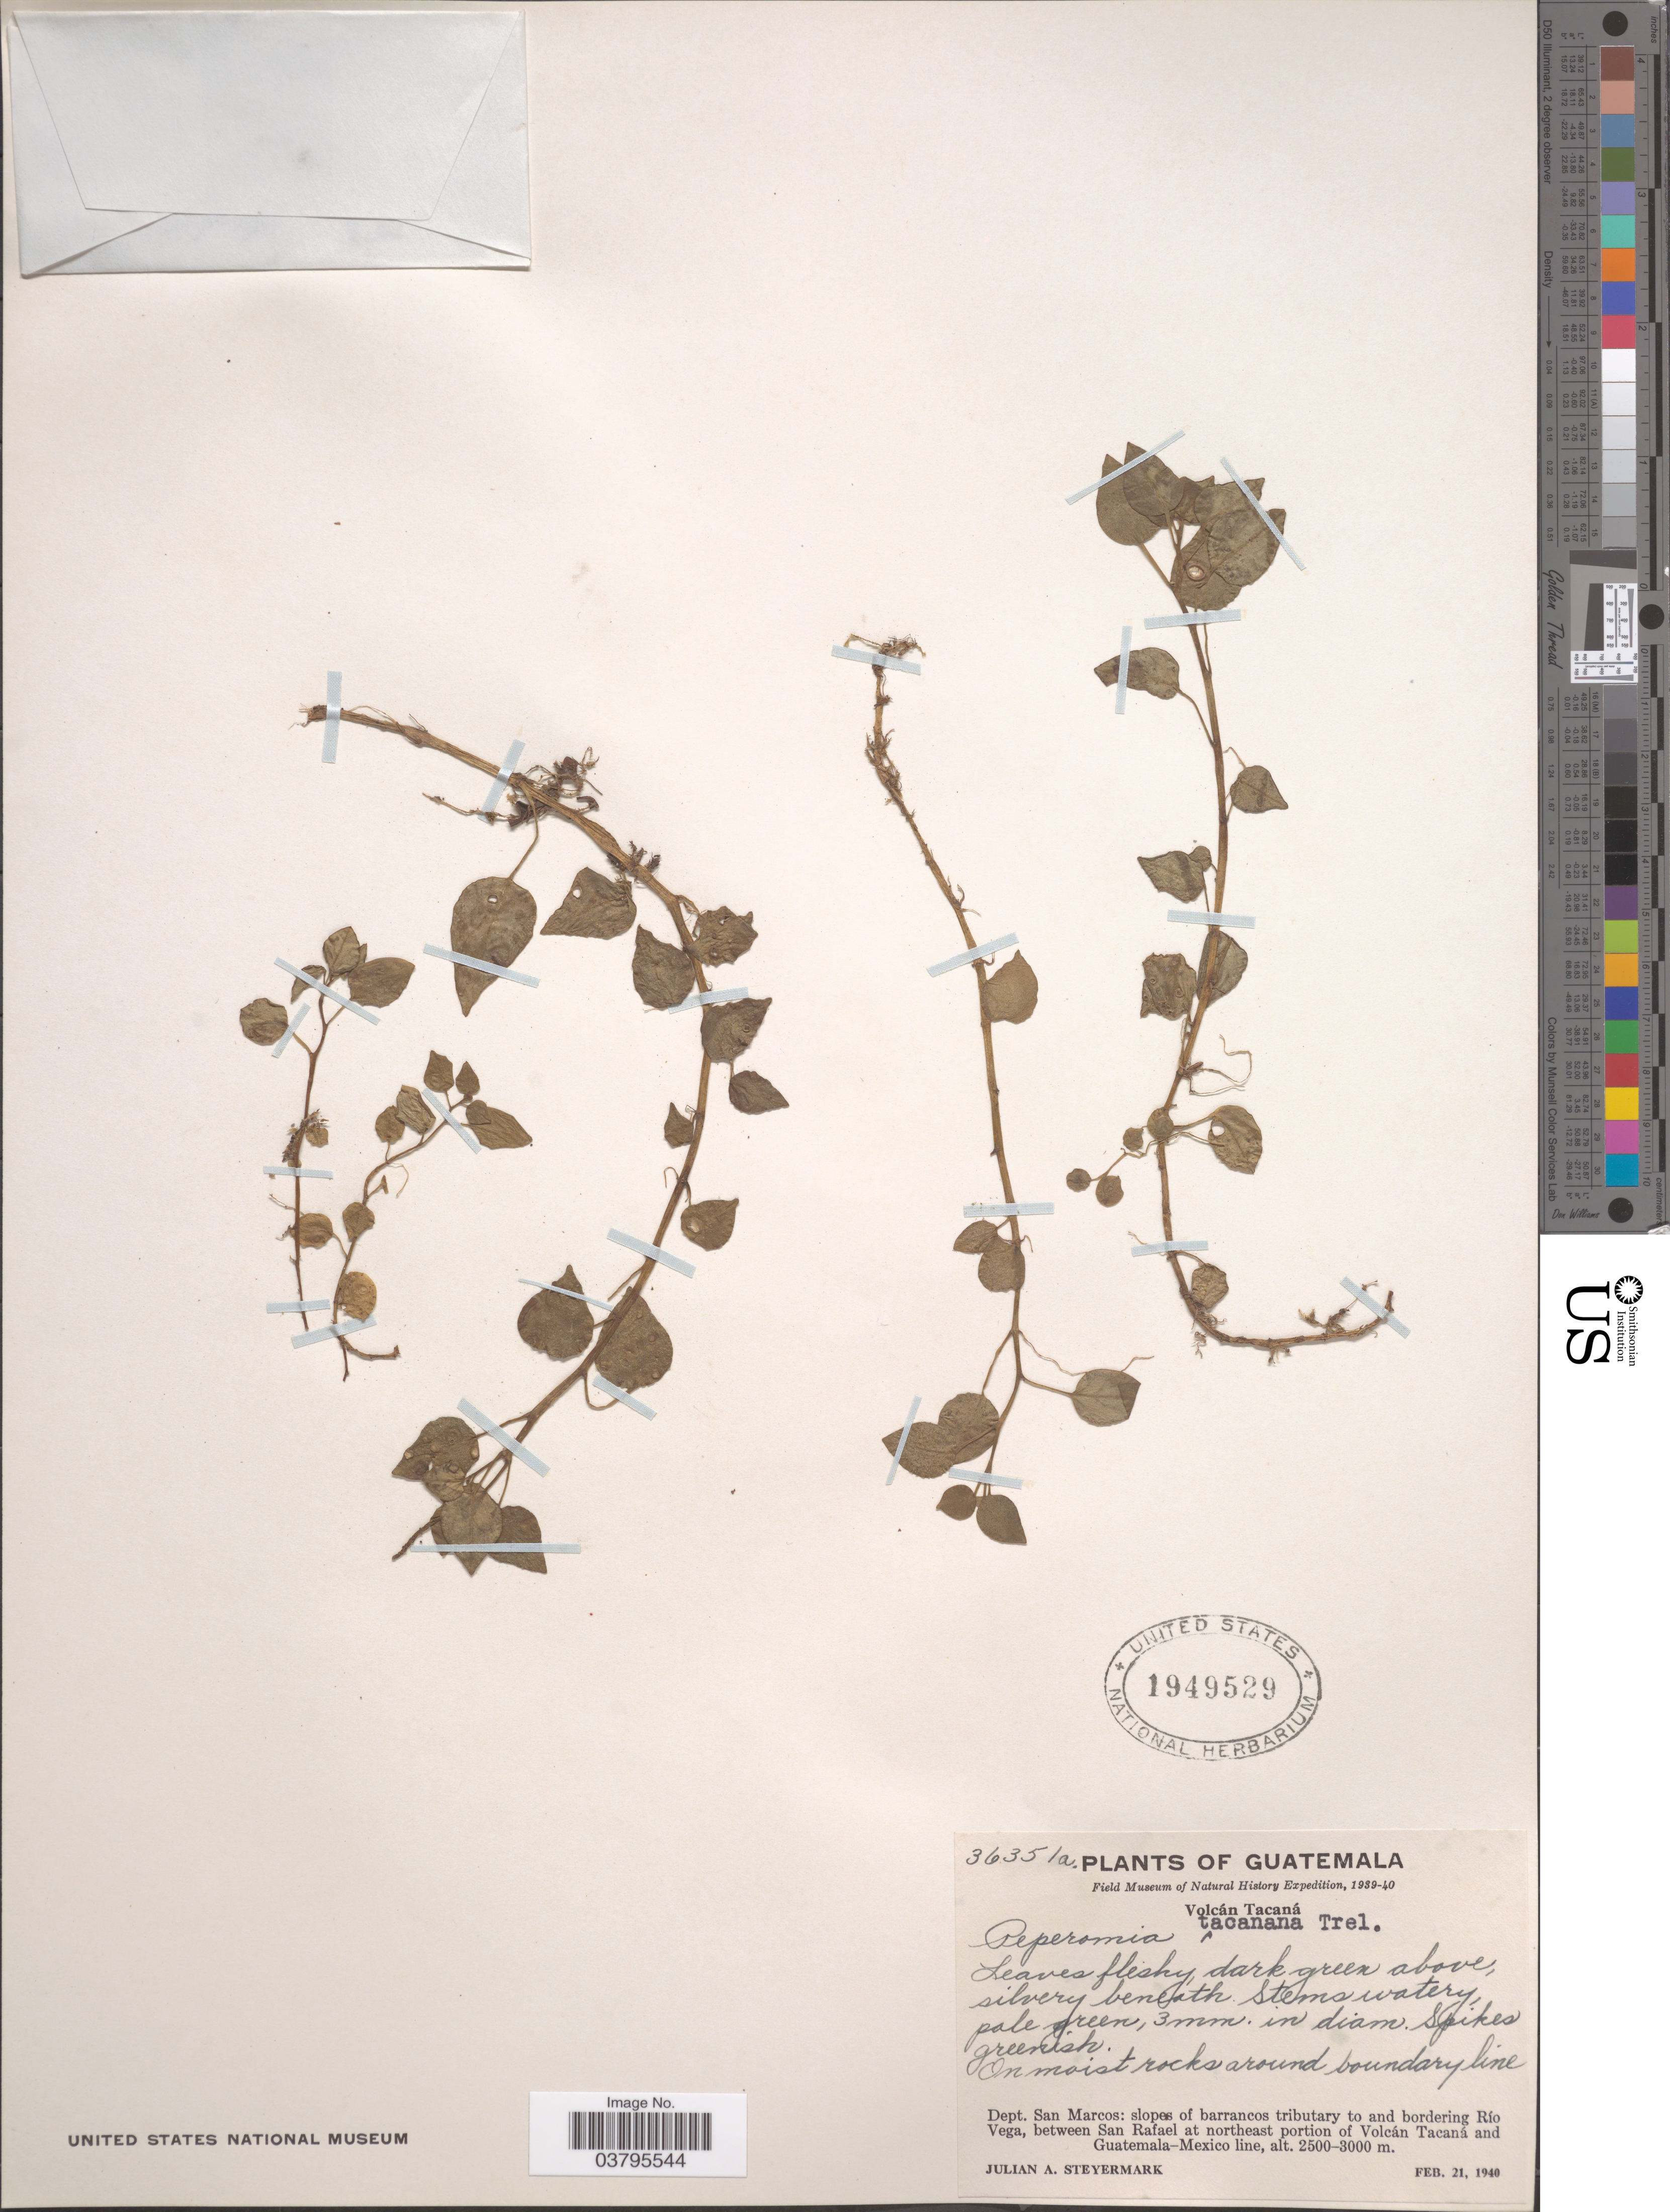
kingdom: Plantae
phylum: Tracheophyta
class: Magnoliopsida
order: Piperales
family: Piperaceae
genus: Peperomia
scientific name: Peperomia puberulilimba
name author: C. DC.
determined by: Jiménez, José Estaban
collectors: J. Steyermark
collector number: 36351a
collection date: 1940-02-21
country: Guatemala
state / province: San Marcos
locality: Volcán Tacaná. Dept. San Marcos: slopes of barrancos tributary to and bordering Río Vega, between San Rafael at northeast portion of Volcán Tacaná and Guatemala - Mexico line.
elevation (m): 2500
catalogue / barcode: US 1949529